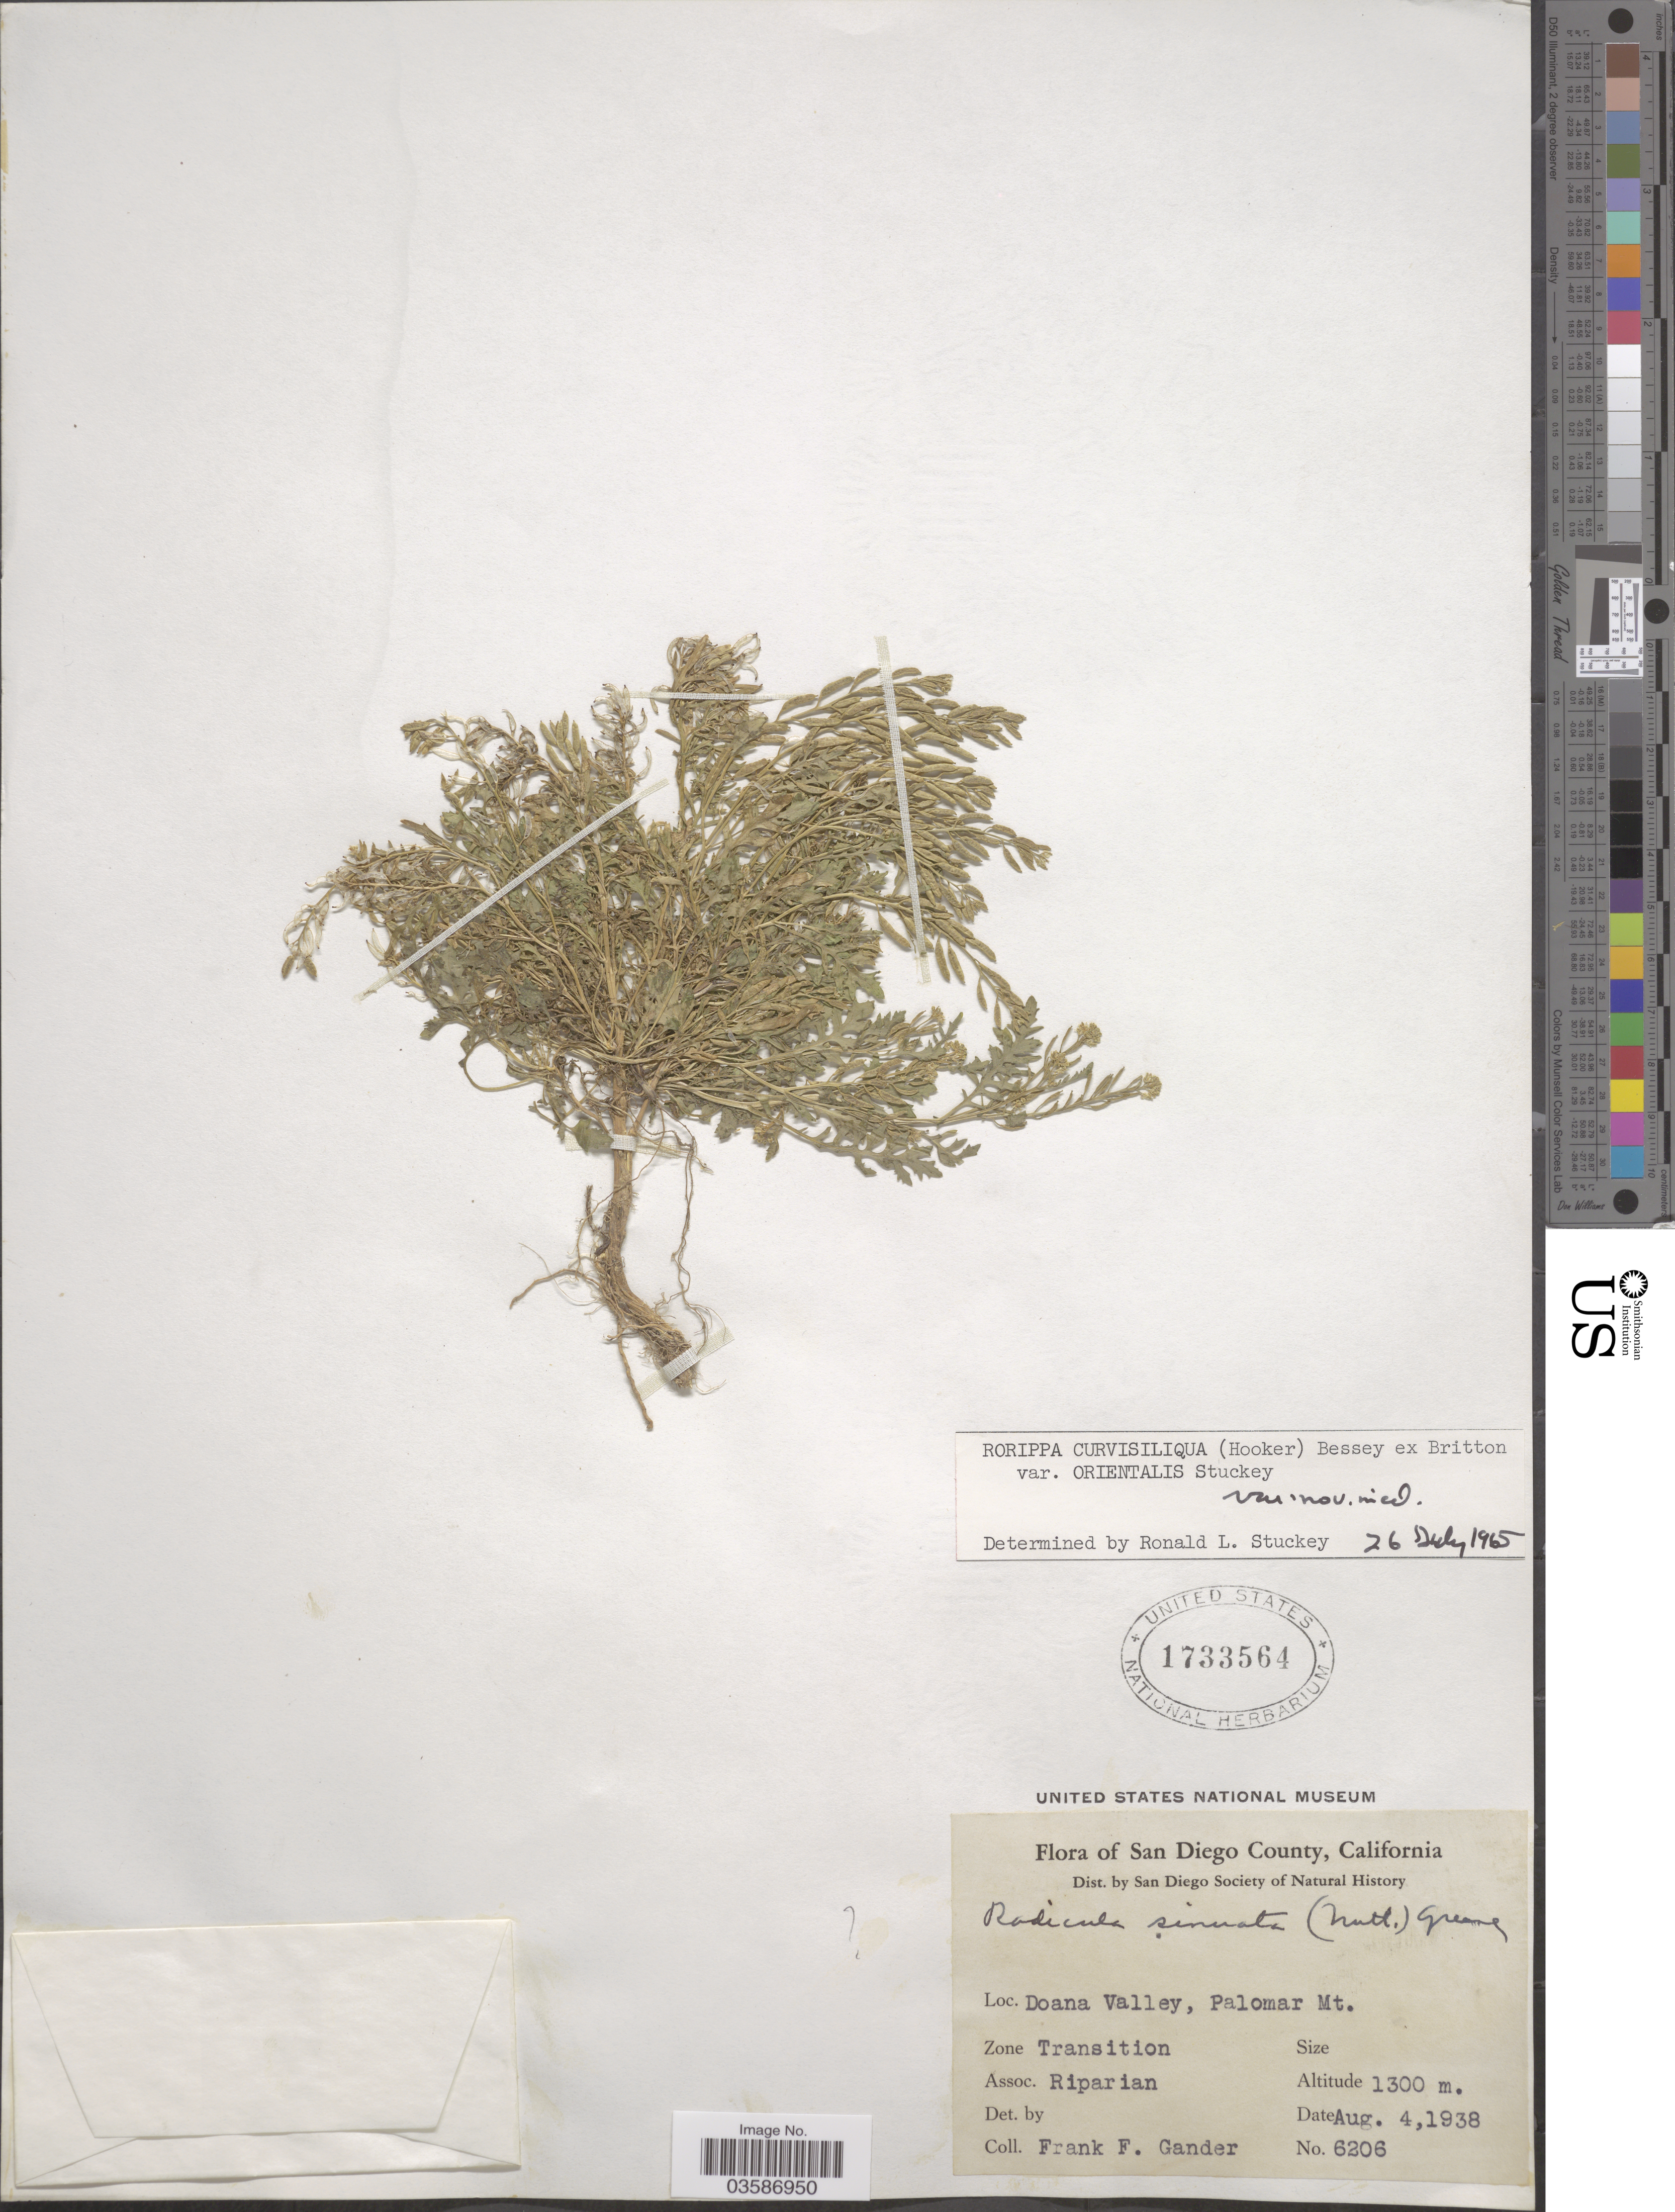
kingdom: Plantae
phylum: Tracheophyta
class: Magnoliopsida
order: Brassicales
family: Brassicaceae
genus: Rorippa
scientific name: Rorippa curvisiliqua var. orientalis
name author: Stuckey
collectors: F. Gander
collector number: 6206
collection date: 1938-08-04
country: United States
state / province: California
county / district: San Diego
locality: San Diego County. Doana Valley, Palomar Mt. Zone Transition.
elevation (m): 1300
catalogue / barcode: US 1733564